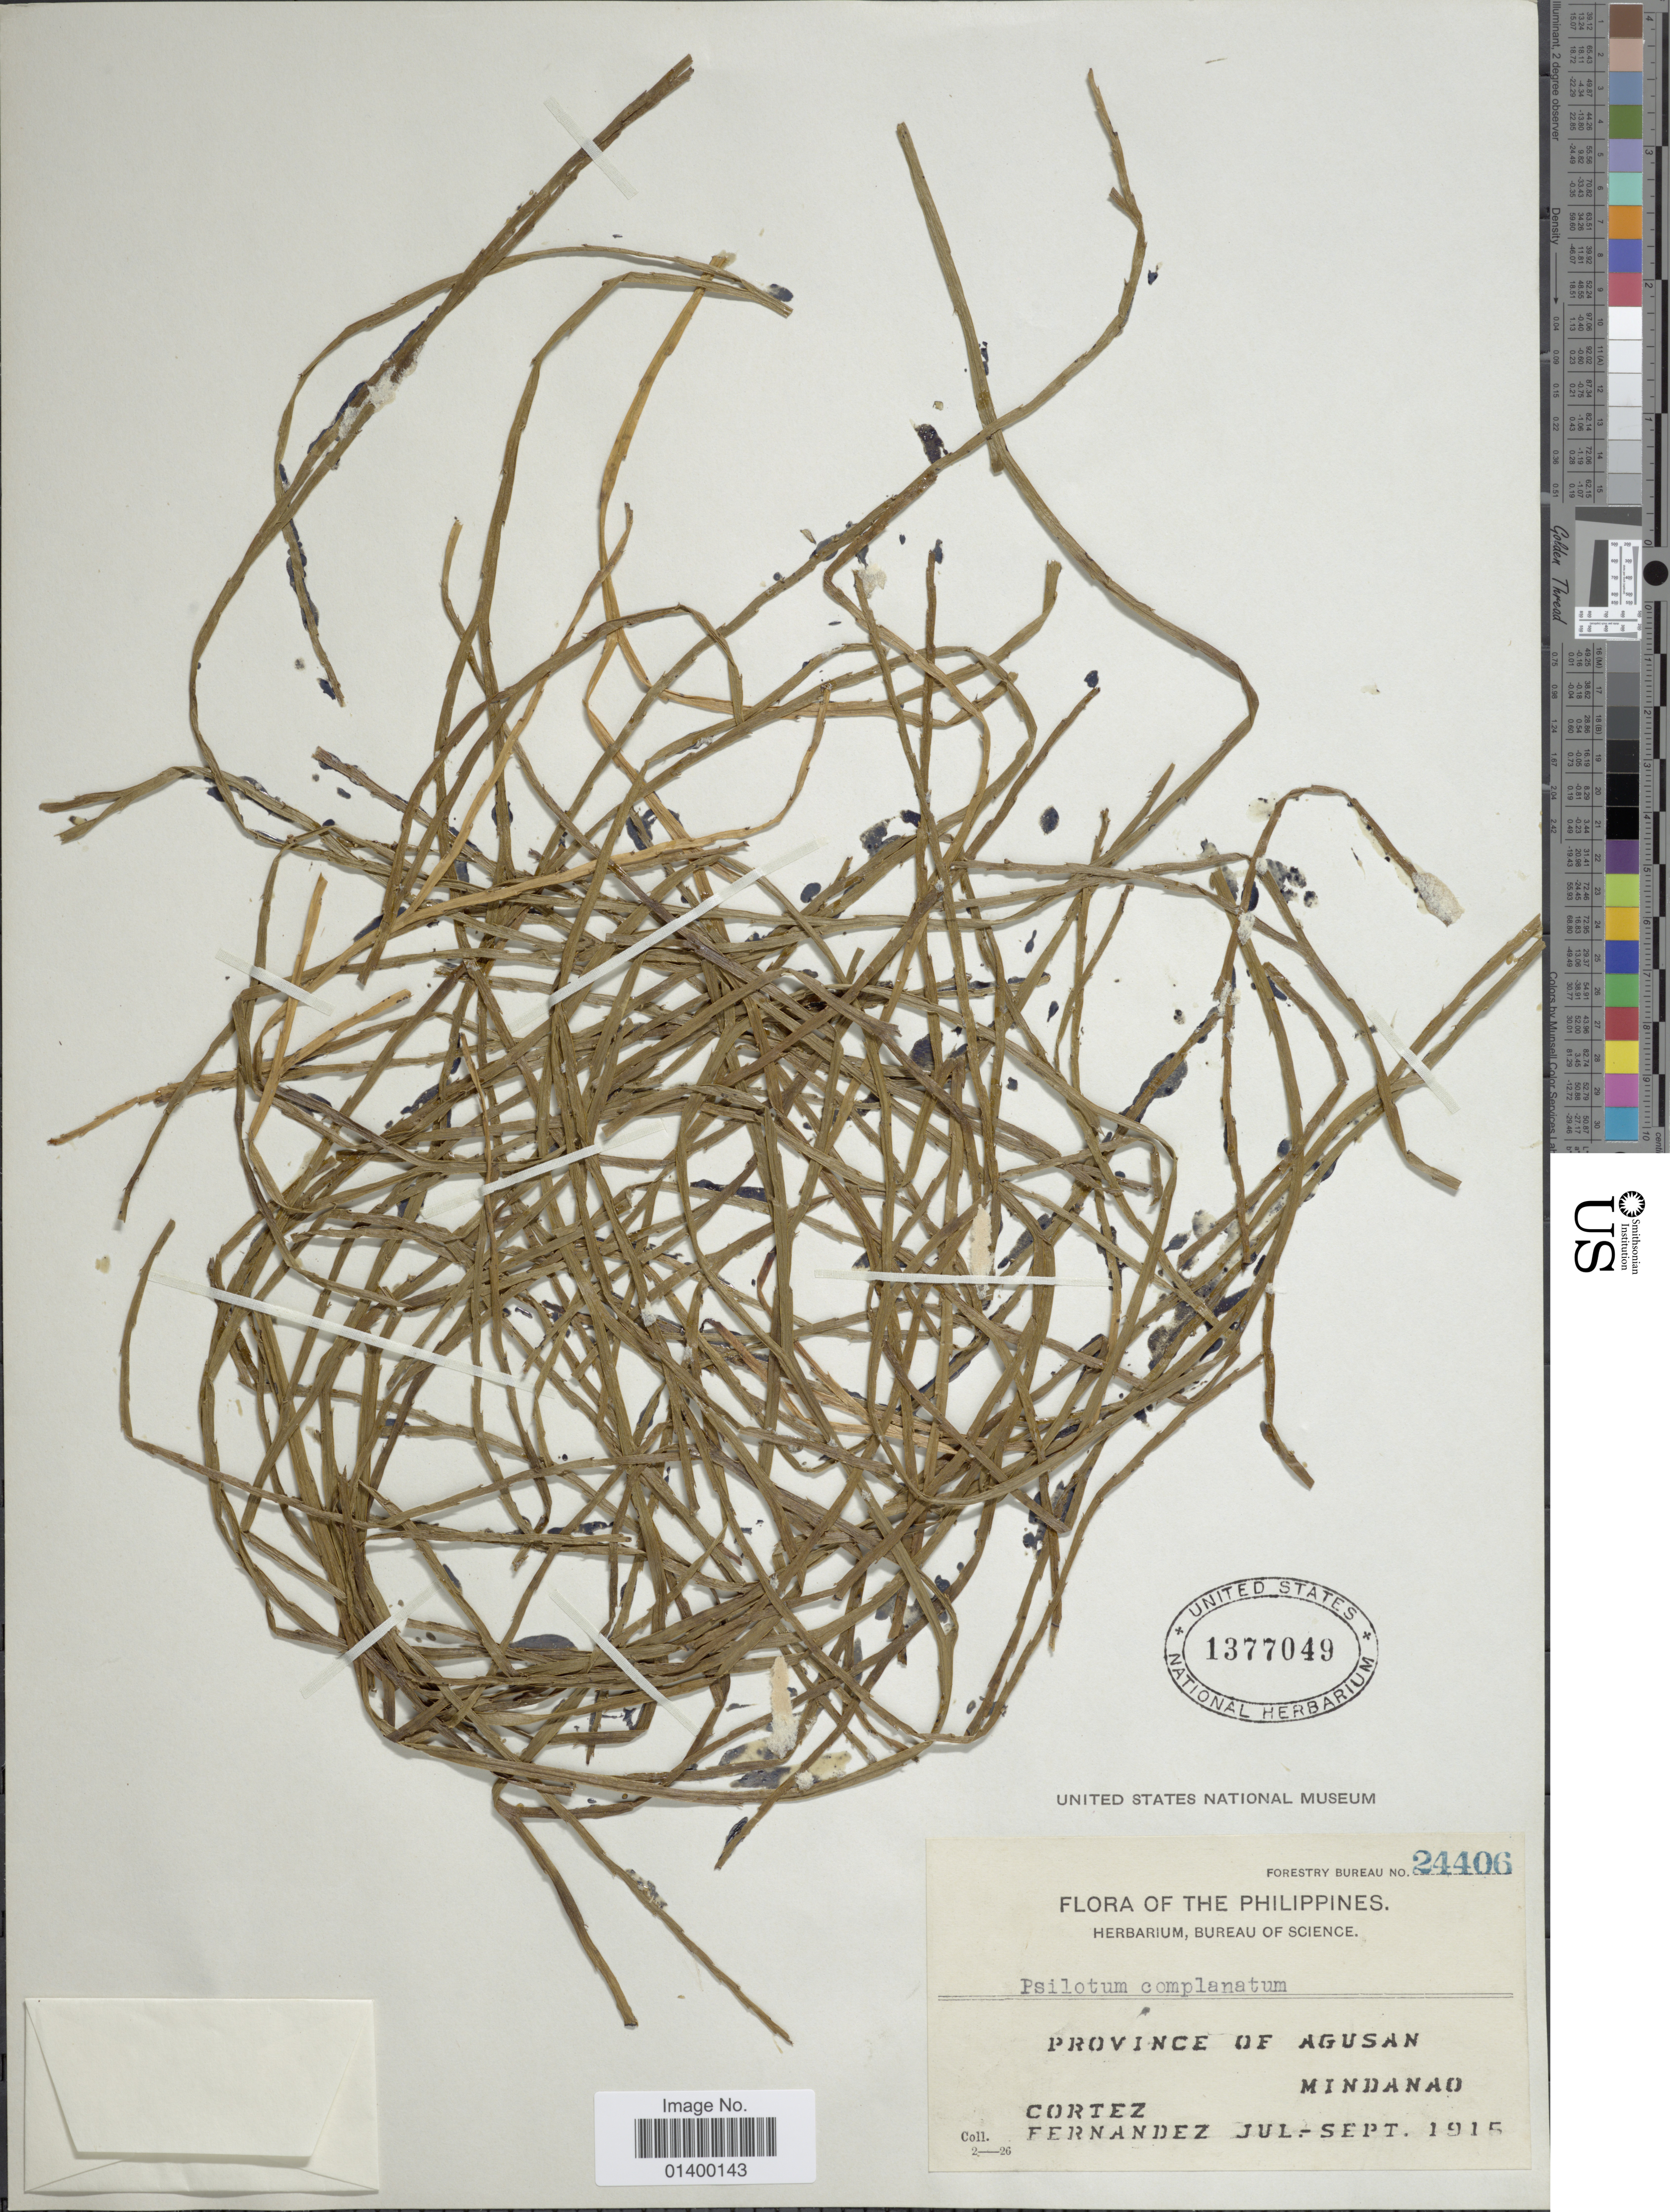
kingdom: Plantae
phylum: Tracheophyta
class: Polypodiopsida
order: Psilotales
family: Psilotaceae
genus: Psilotum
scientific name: Psilotum complanatum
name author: Sw.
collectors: -. Cortez & -- Fernandez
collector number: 24406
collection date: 1915-07/1915-09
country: Philippines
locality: Province of Angusan, Mindanao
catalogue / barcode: US 1377049